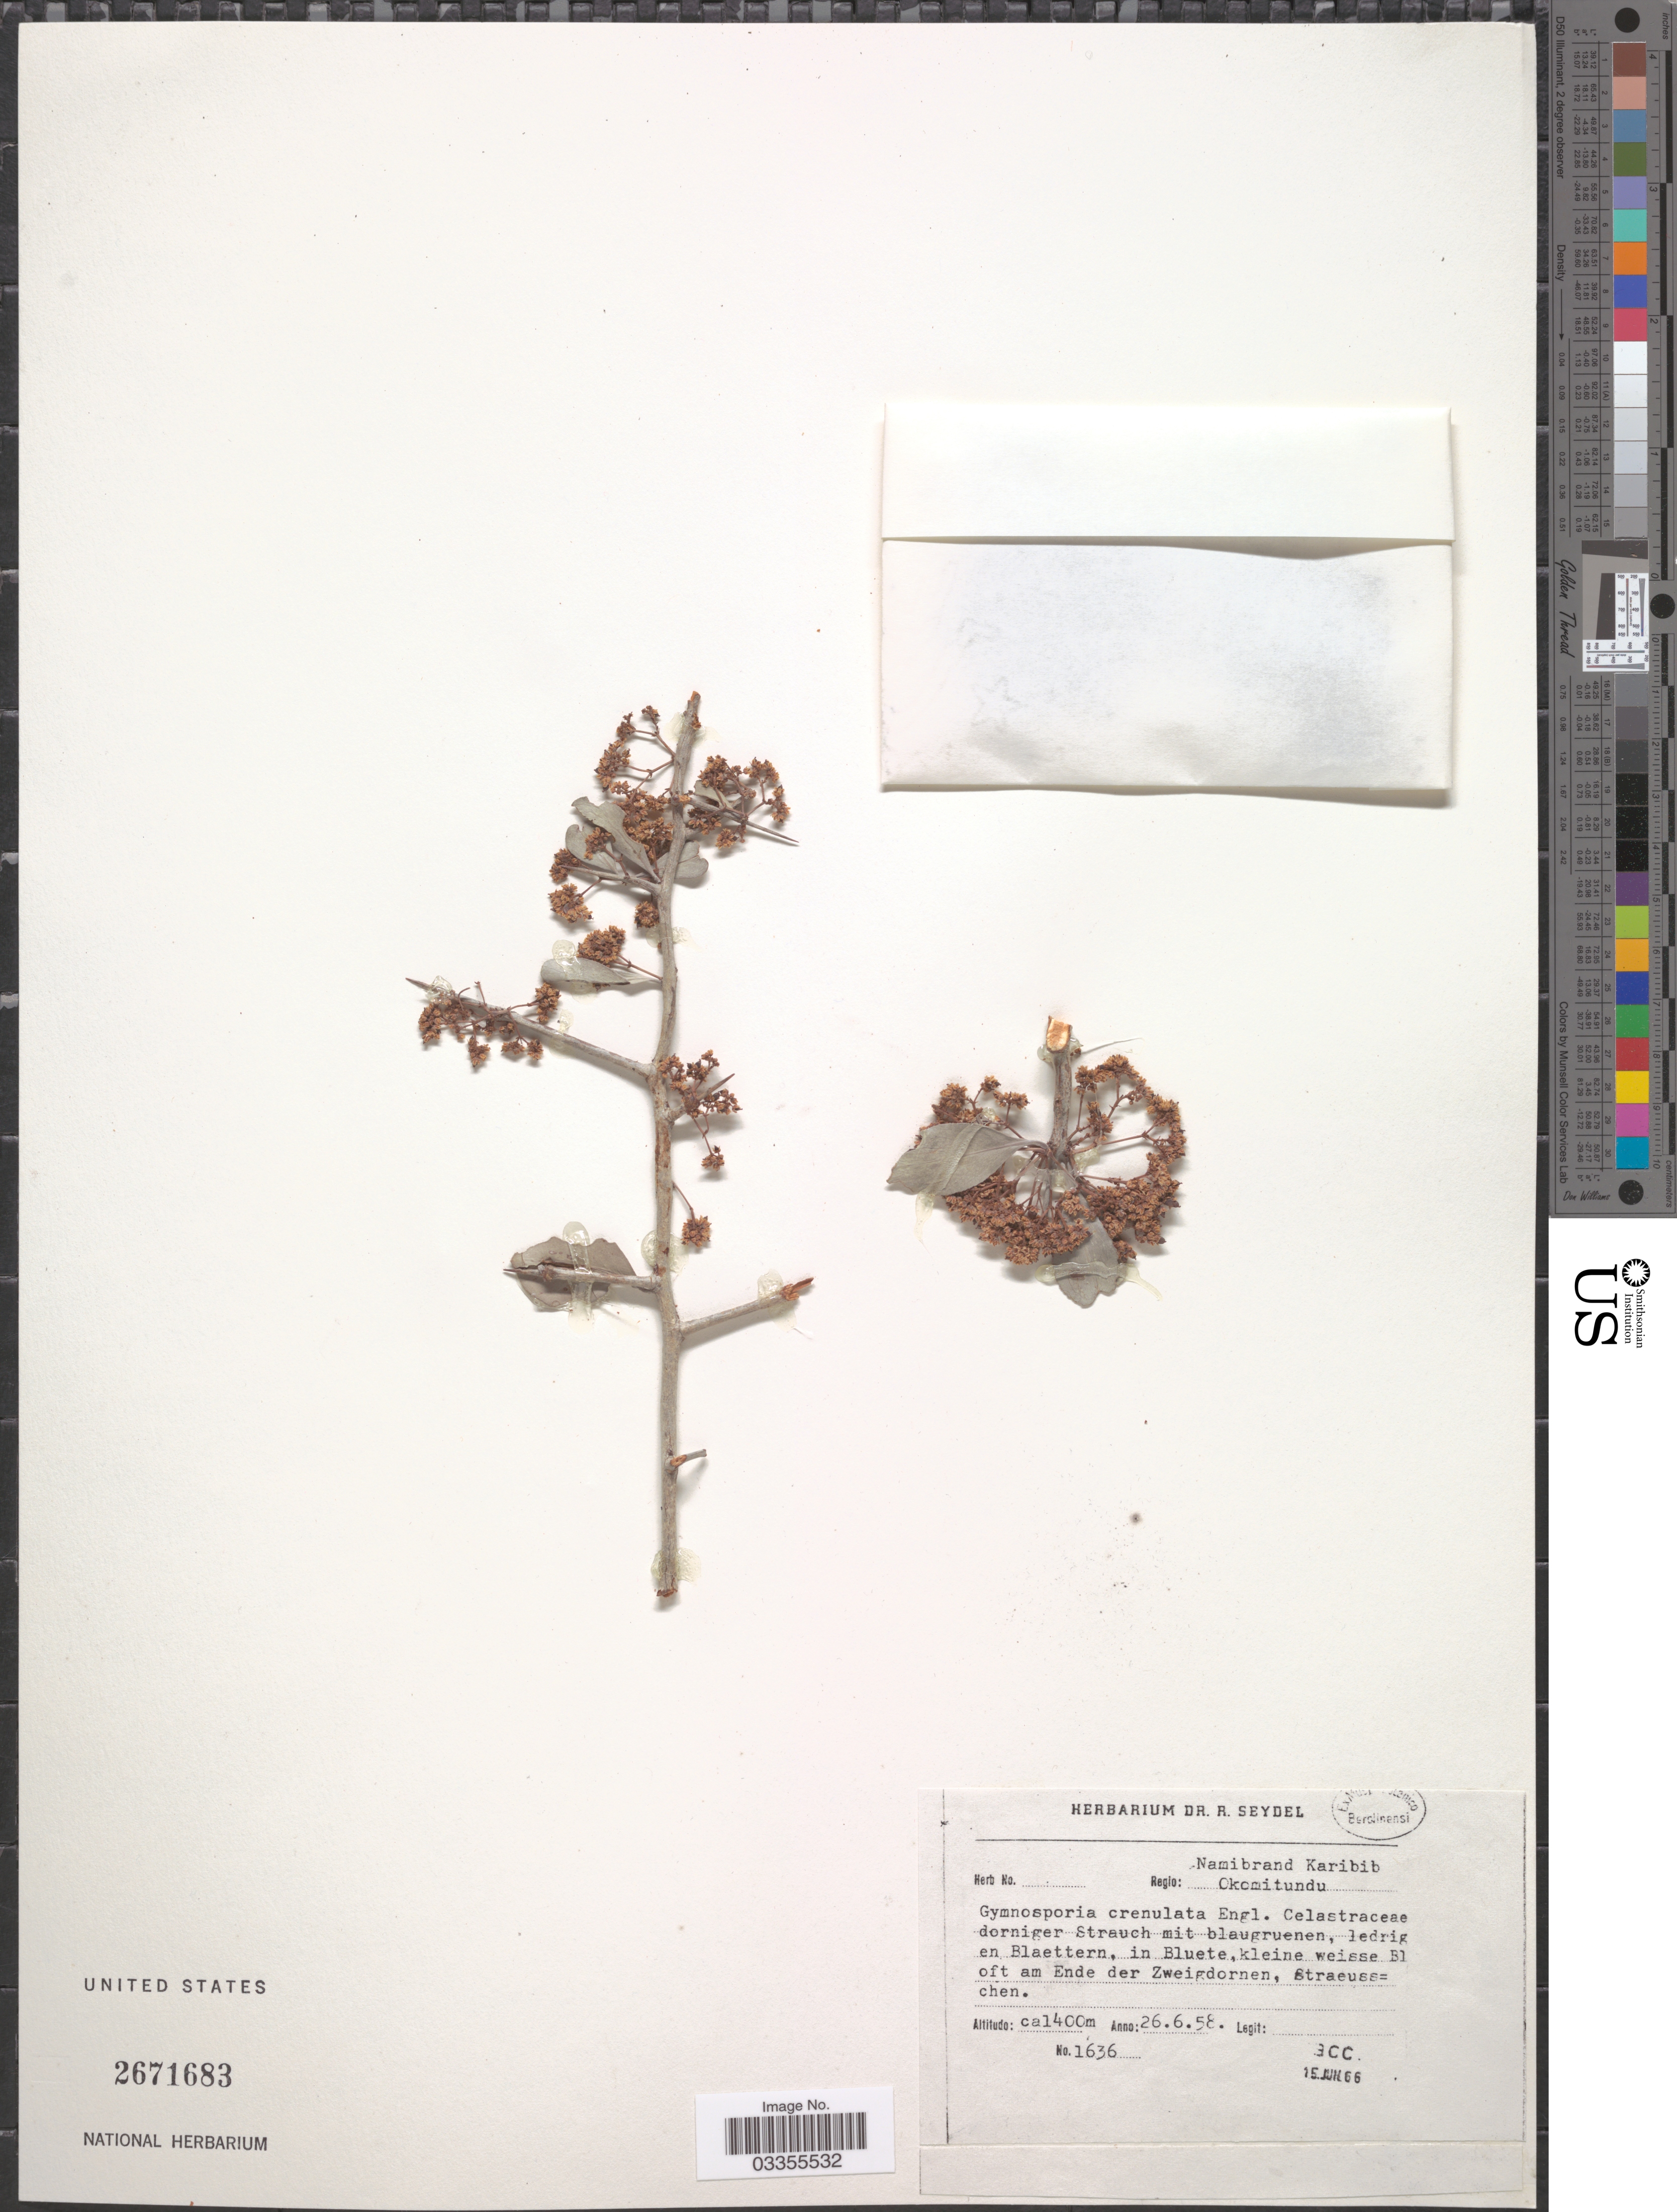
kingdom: Plantae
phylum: Tracheophyta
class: Magnoliopsida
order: Celastrales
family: Celastraceae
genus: Gymnosporia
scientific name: Gymnosporia crenata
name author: (G. Forst.) Seem.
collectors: R. Seydel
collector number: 1636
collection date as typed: Transcribed d/m/y: 26/6/58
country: Namibia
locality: Regio: Namibrand Karibib Okomitundu.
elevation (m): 1400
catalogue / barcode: US 2671683